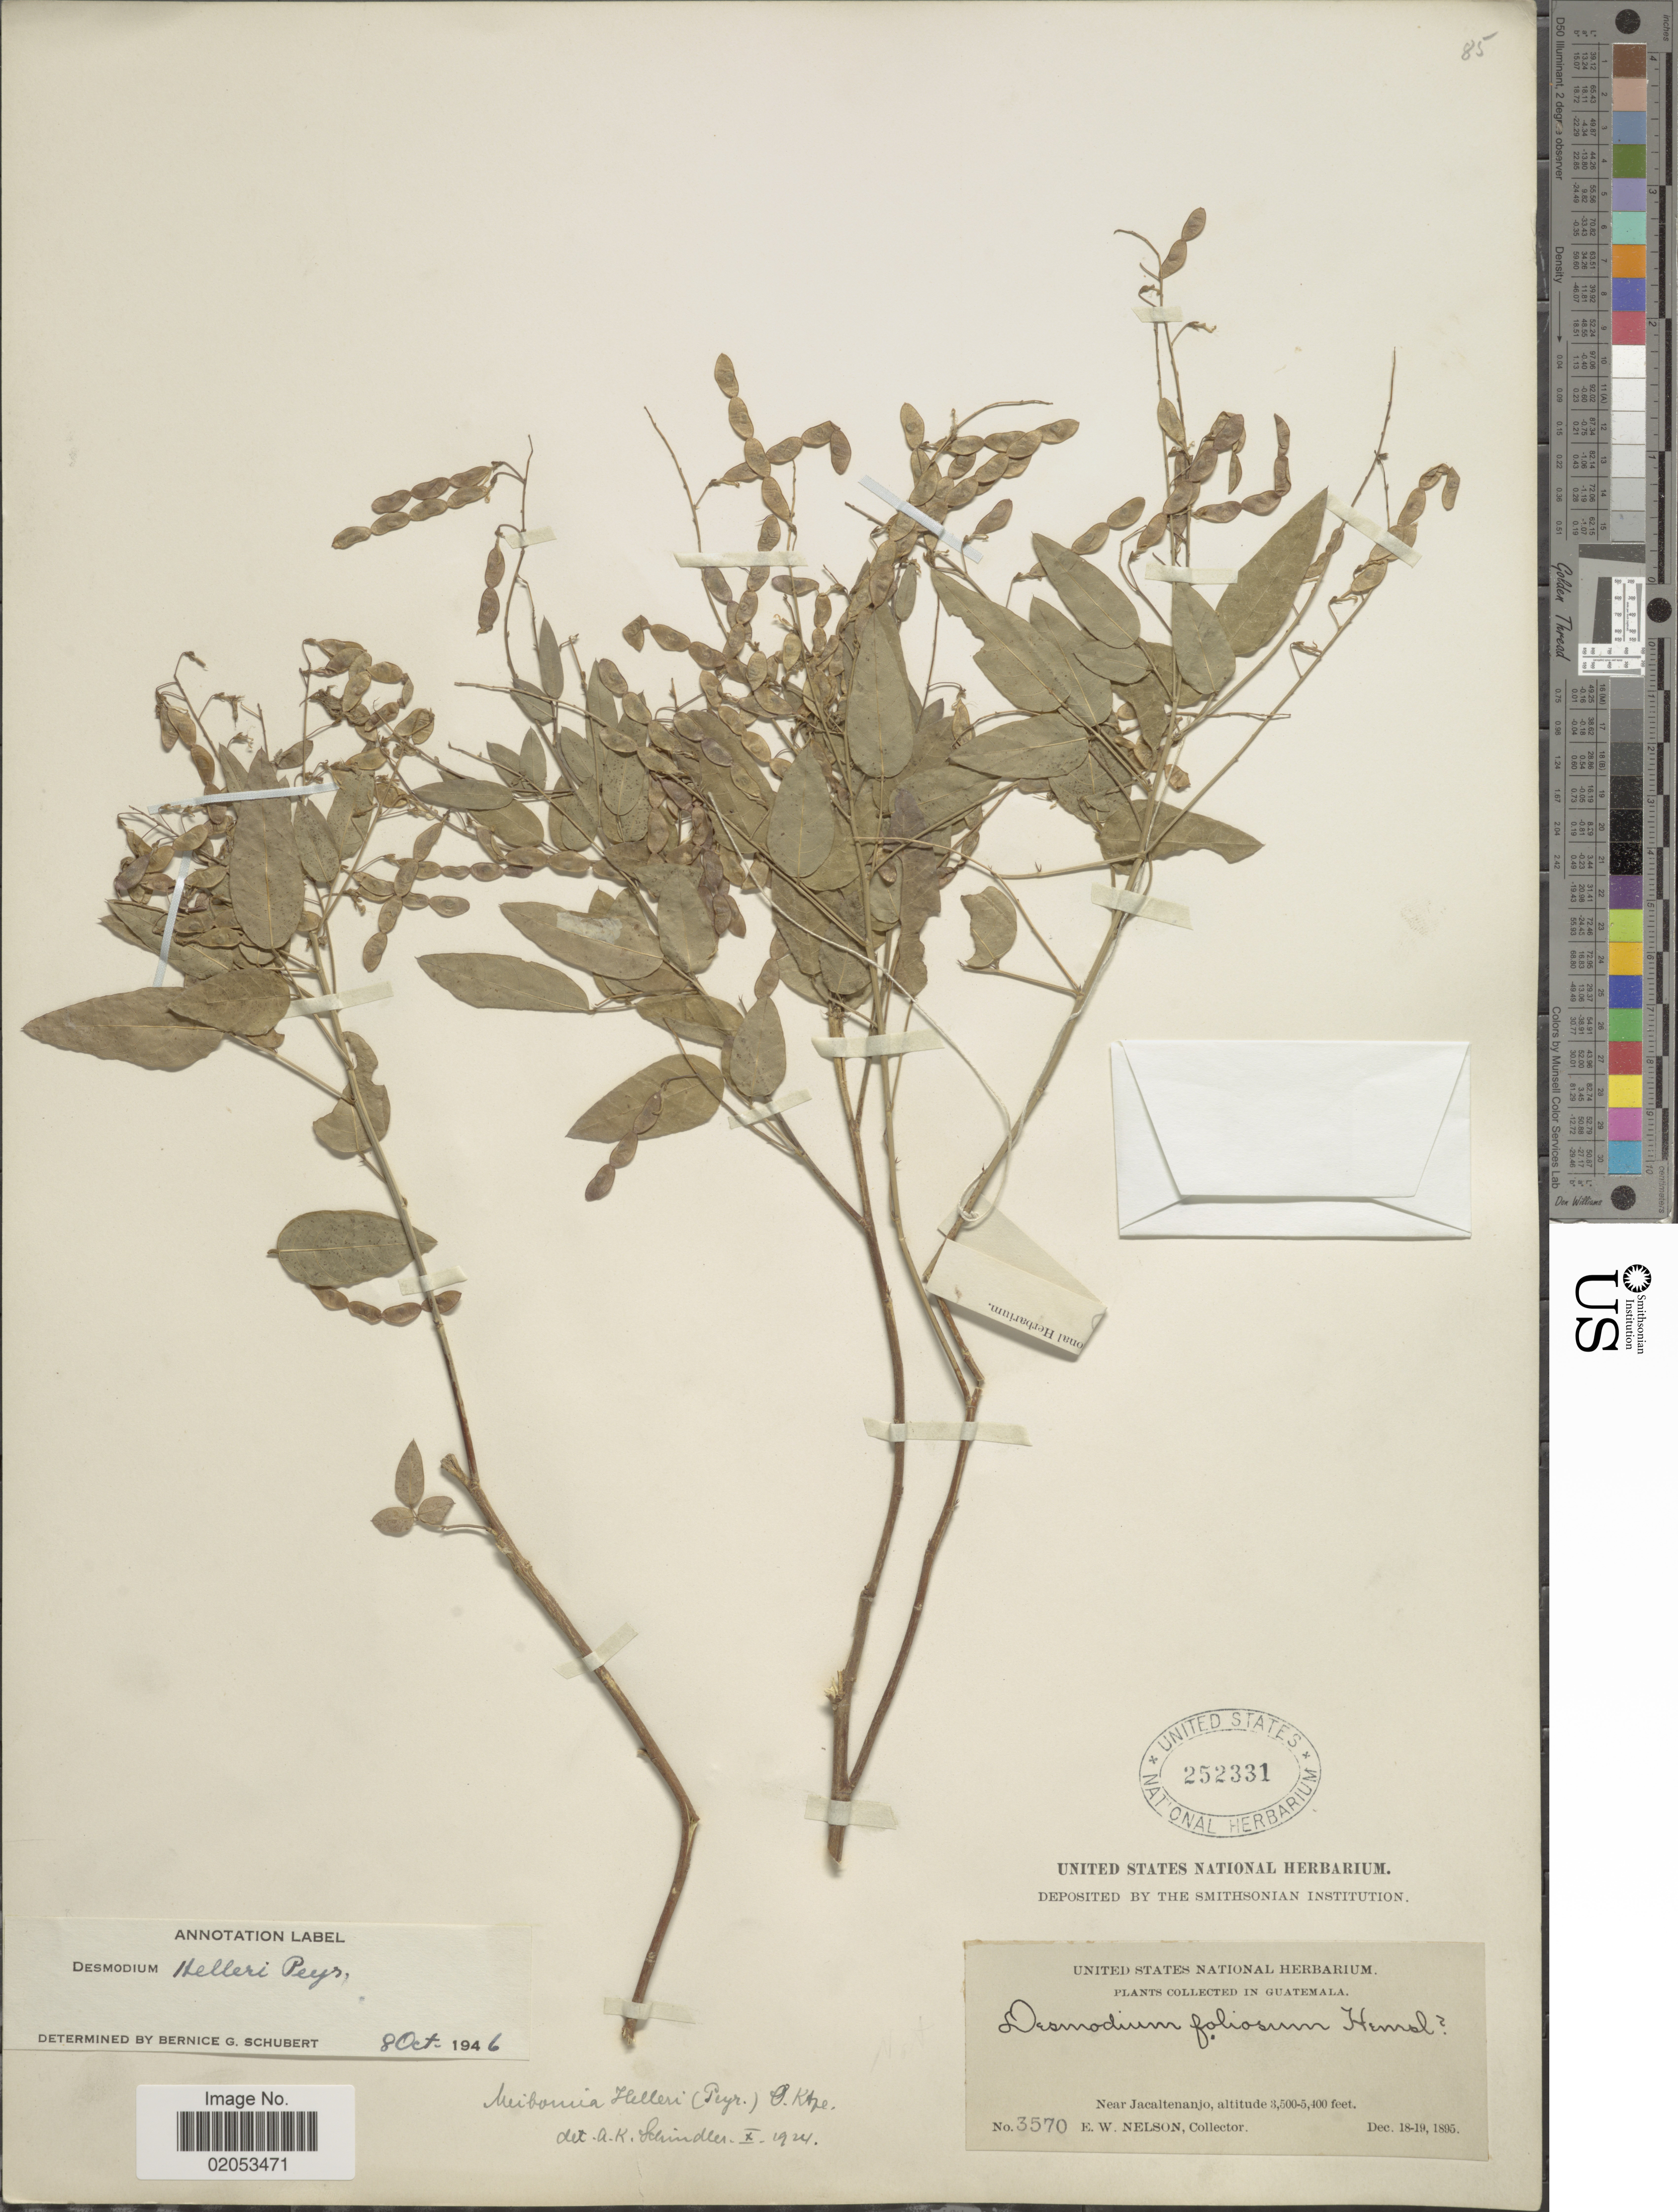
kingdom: Plantae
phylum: Tracheophyta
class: Magnoliopsida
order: Fabales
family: Fabaceae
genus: Desmodium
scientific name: Desmodium helleri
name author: Peyr.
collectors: E. W. Nelson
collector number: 3570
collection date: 1895-12-18/1895-12-19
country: Guatemala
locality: Near Jacaltenanjo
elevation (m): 1067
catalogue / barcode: US 252331